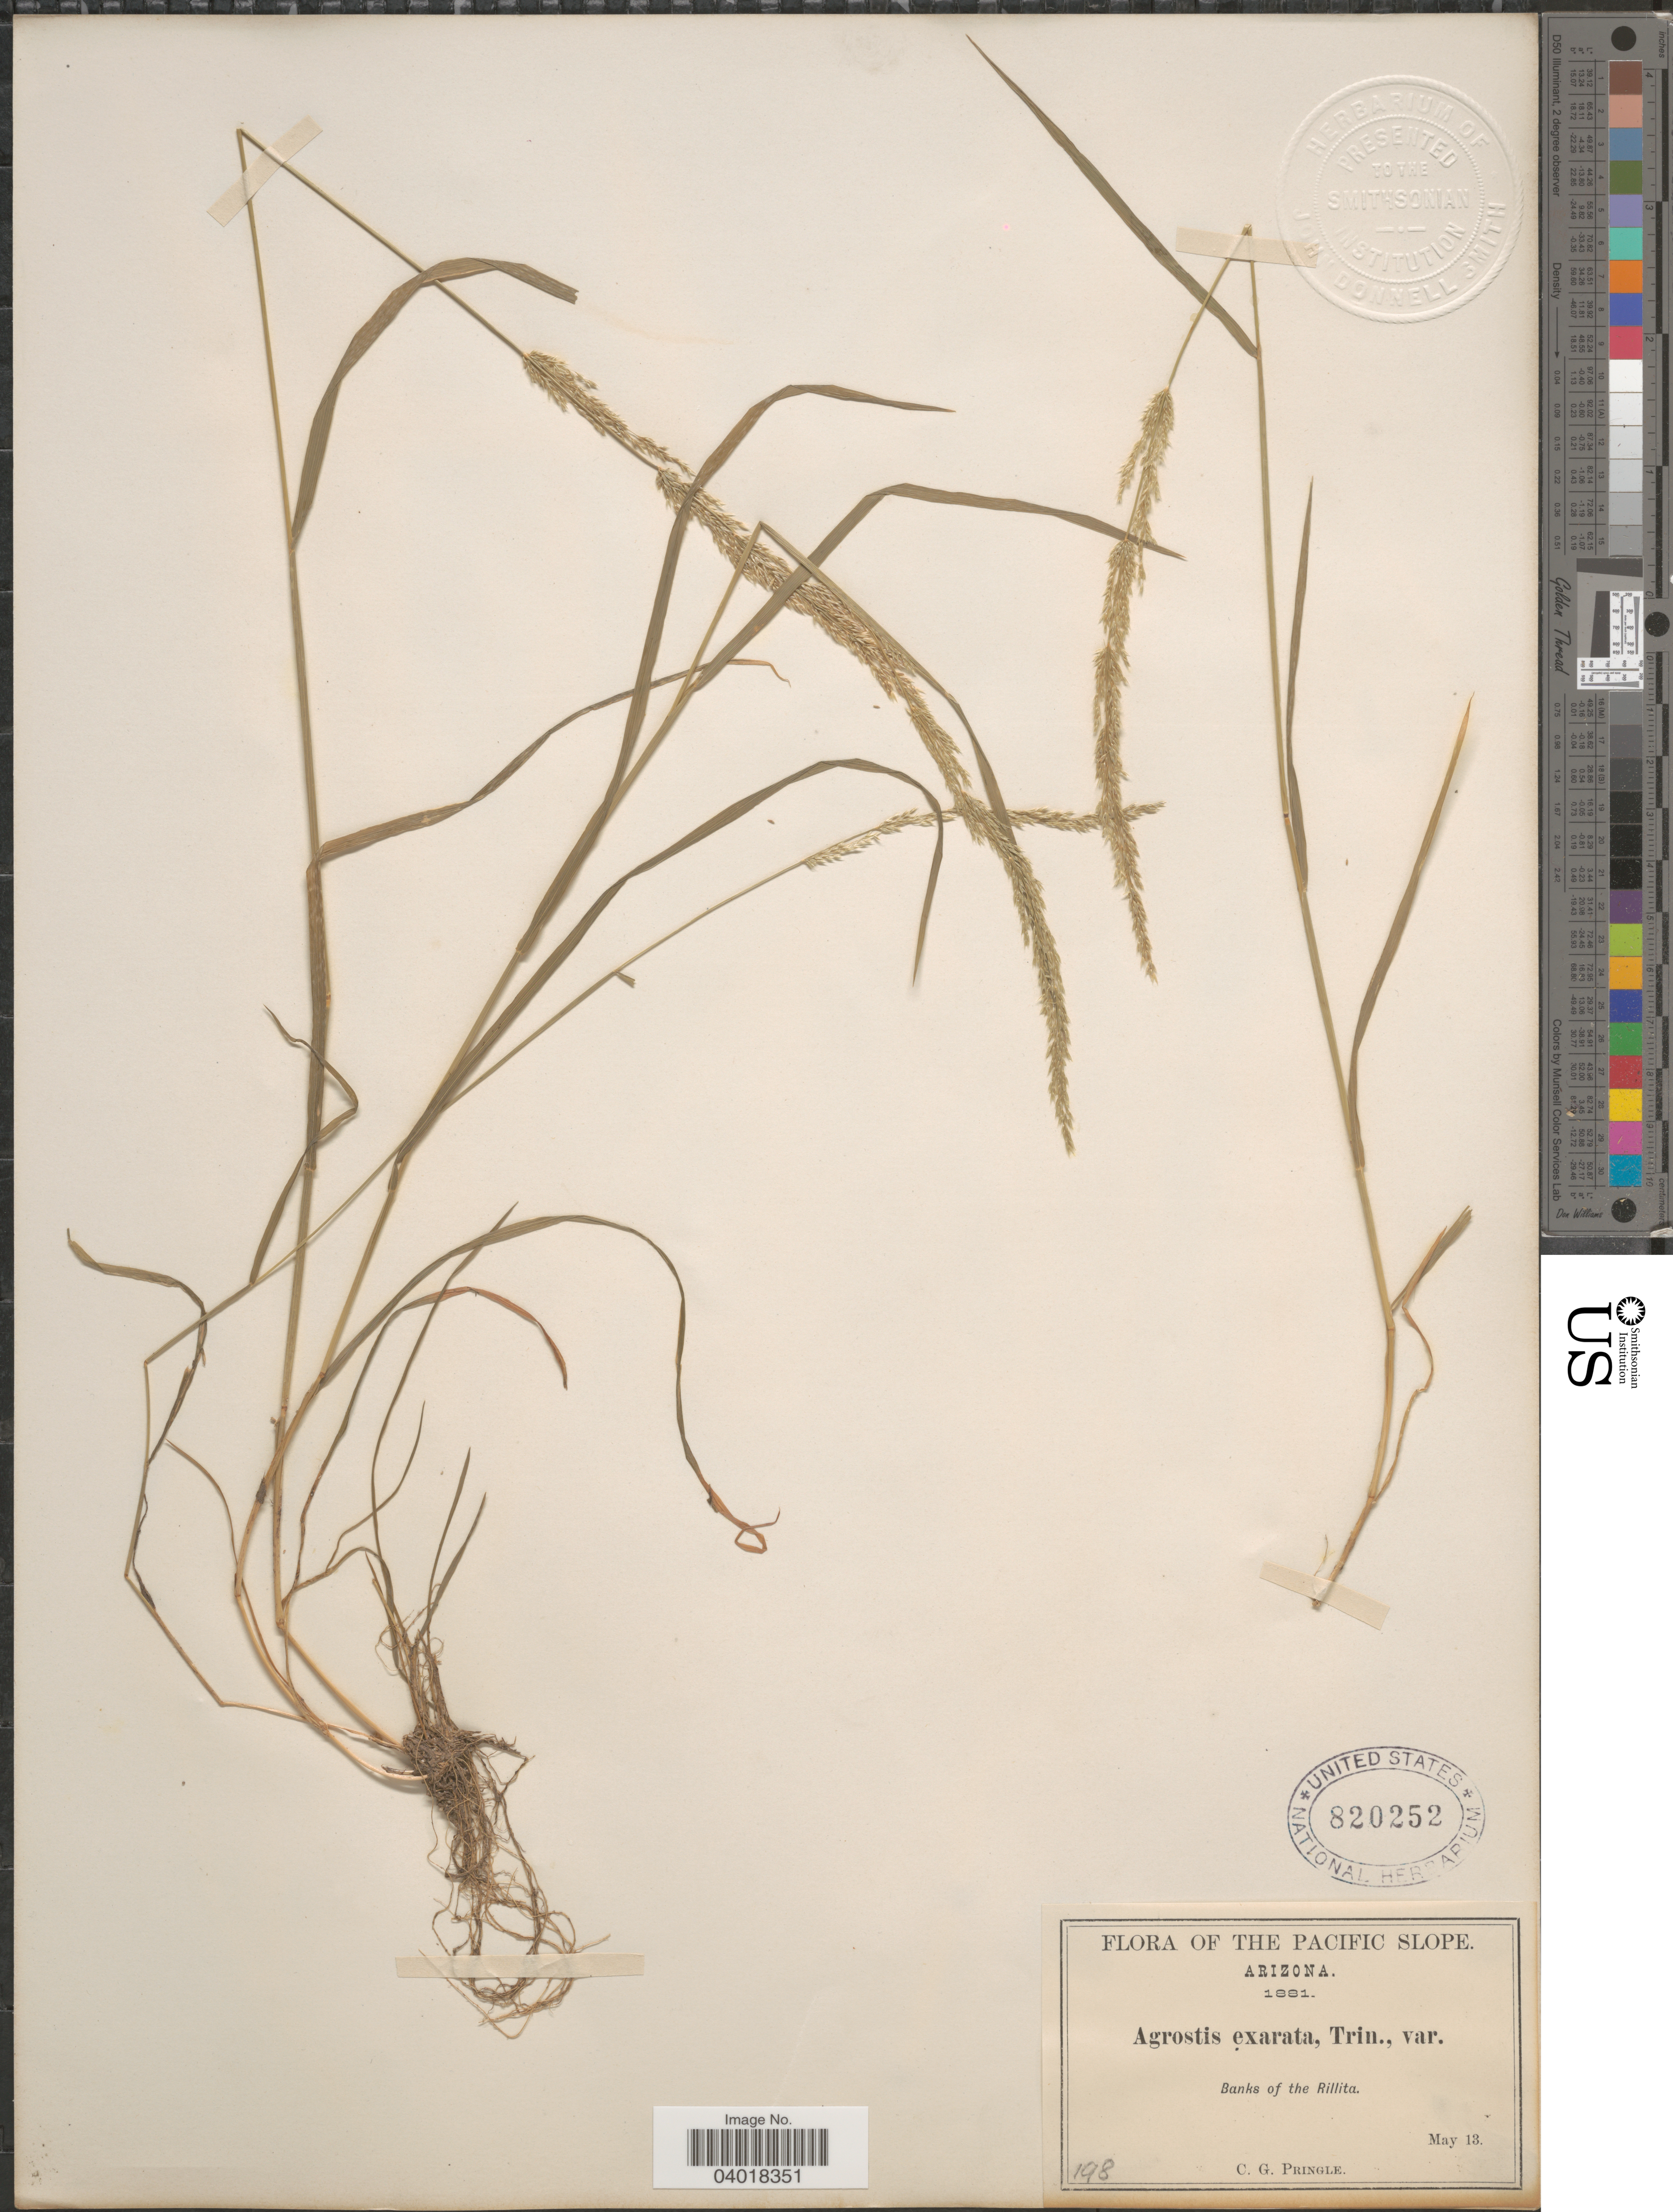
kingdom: Plantae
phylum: Tracheophyta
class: Liliopsida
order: Poales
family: Poaceae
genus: Agrostis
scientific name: Agrostis exarata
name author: Trin.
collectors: C. G. Pringle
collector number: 198?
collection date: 1881-05-13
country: United States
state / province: Arizona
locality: The Pacific Slope. Banks of the Rillita.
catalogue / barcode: US 820252